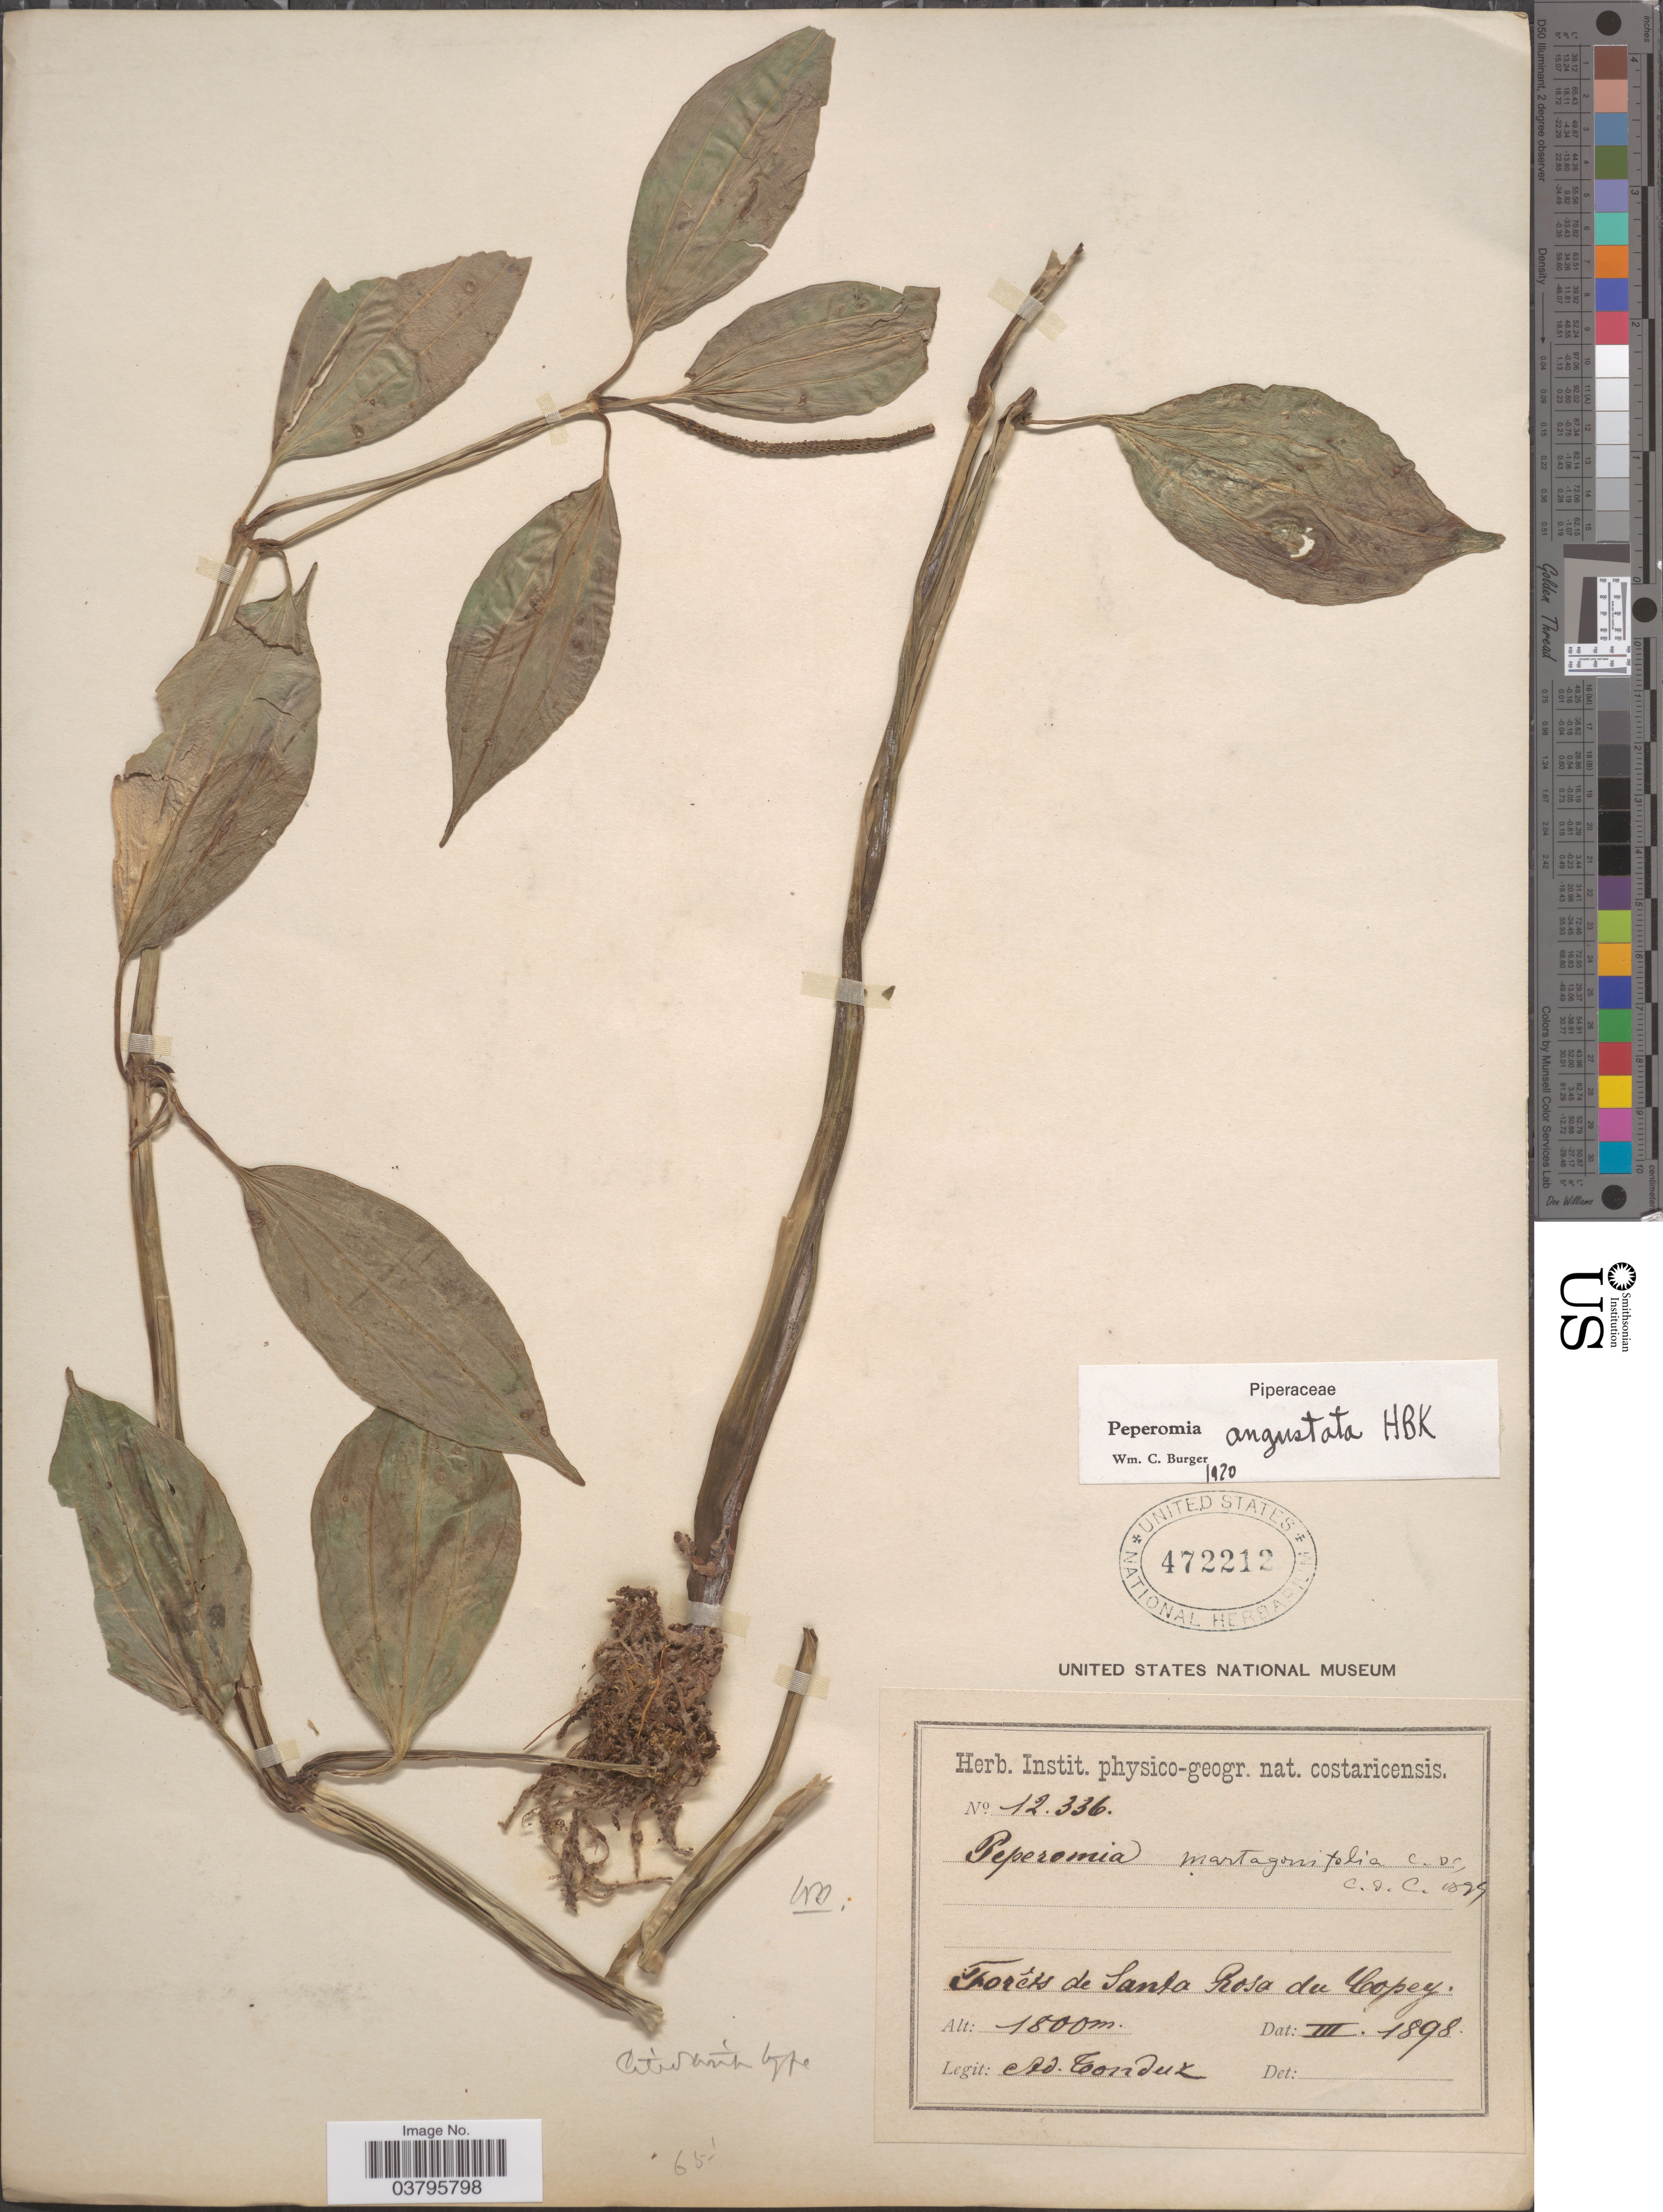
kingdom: Plantae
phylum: Tracheophyta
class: Magnoliopsida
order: Piperales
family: Piperaceae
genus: Peperomia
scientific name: Peperomia rhexiifolia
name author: C. DC.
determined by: Jiménez, José Estaban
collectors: A. Tonduz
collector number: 12336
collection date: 1898-03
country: Costa Rica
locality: Forêts de Santa Rosa de Copey.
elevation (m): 1800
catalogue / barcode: US 472212